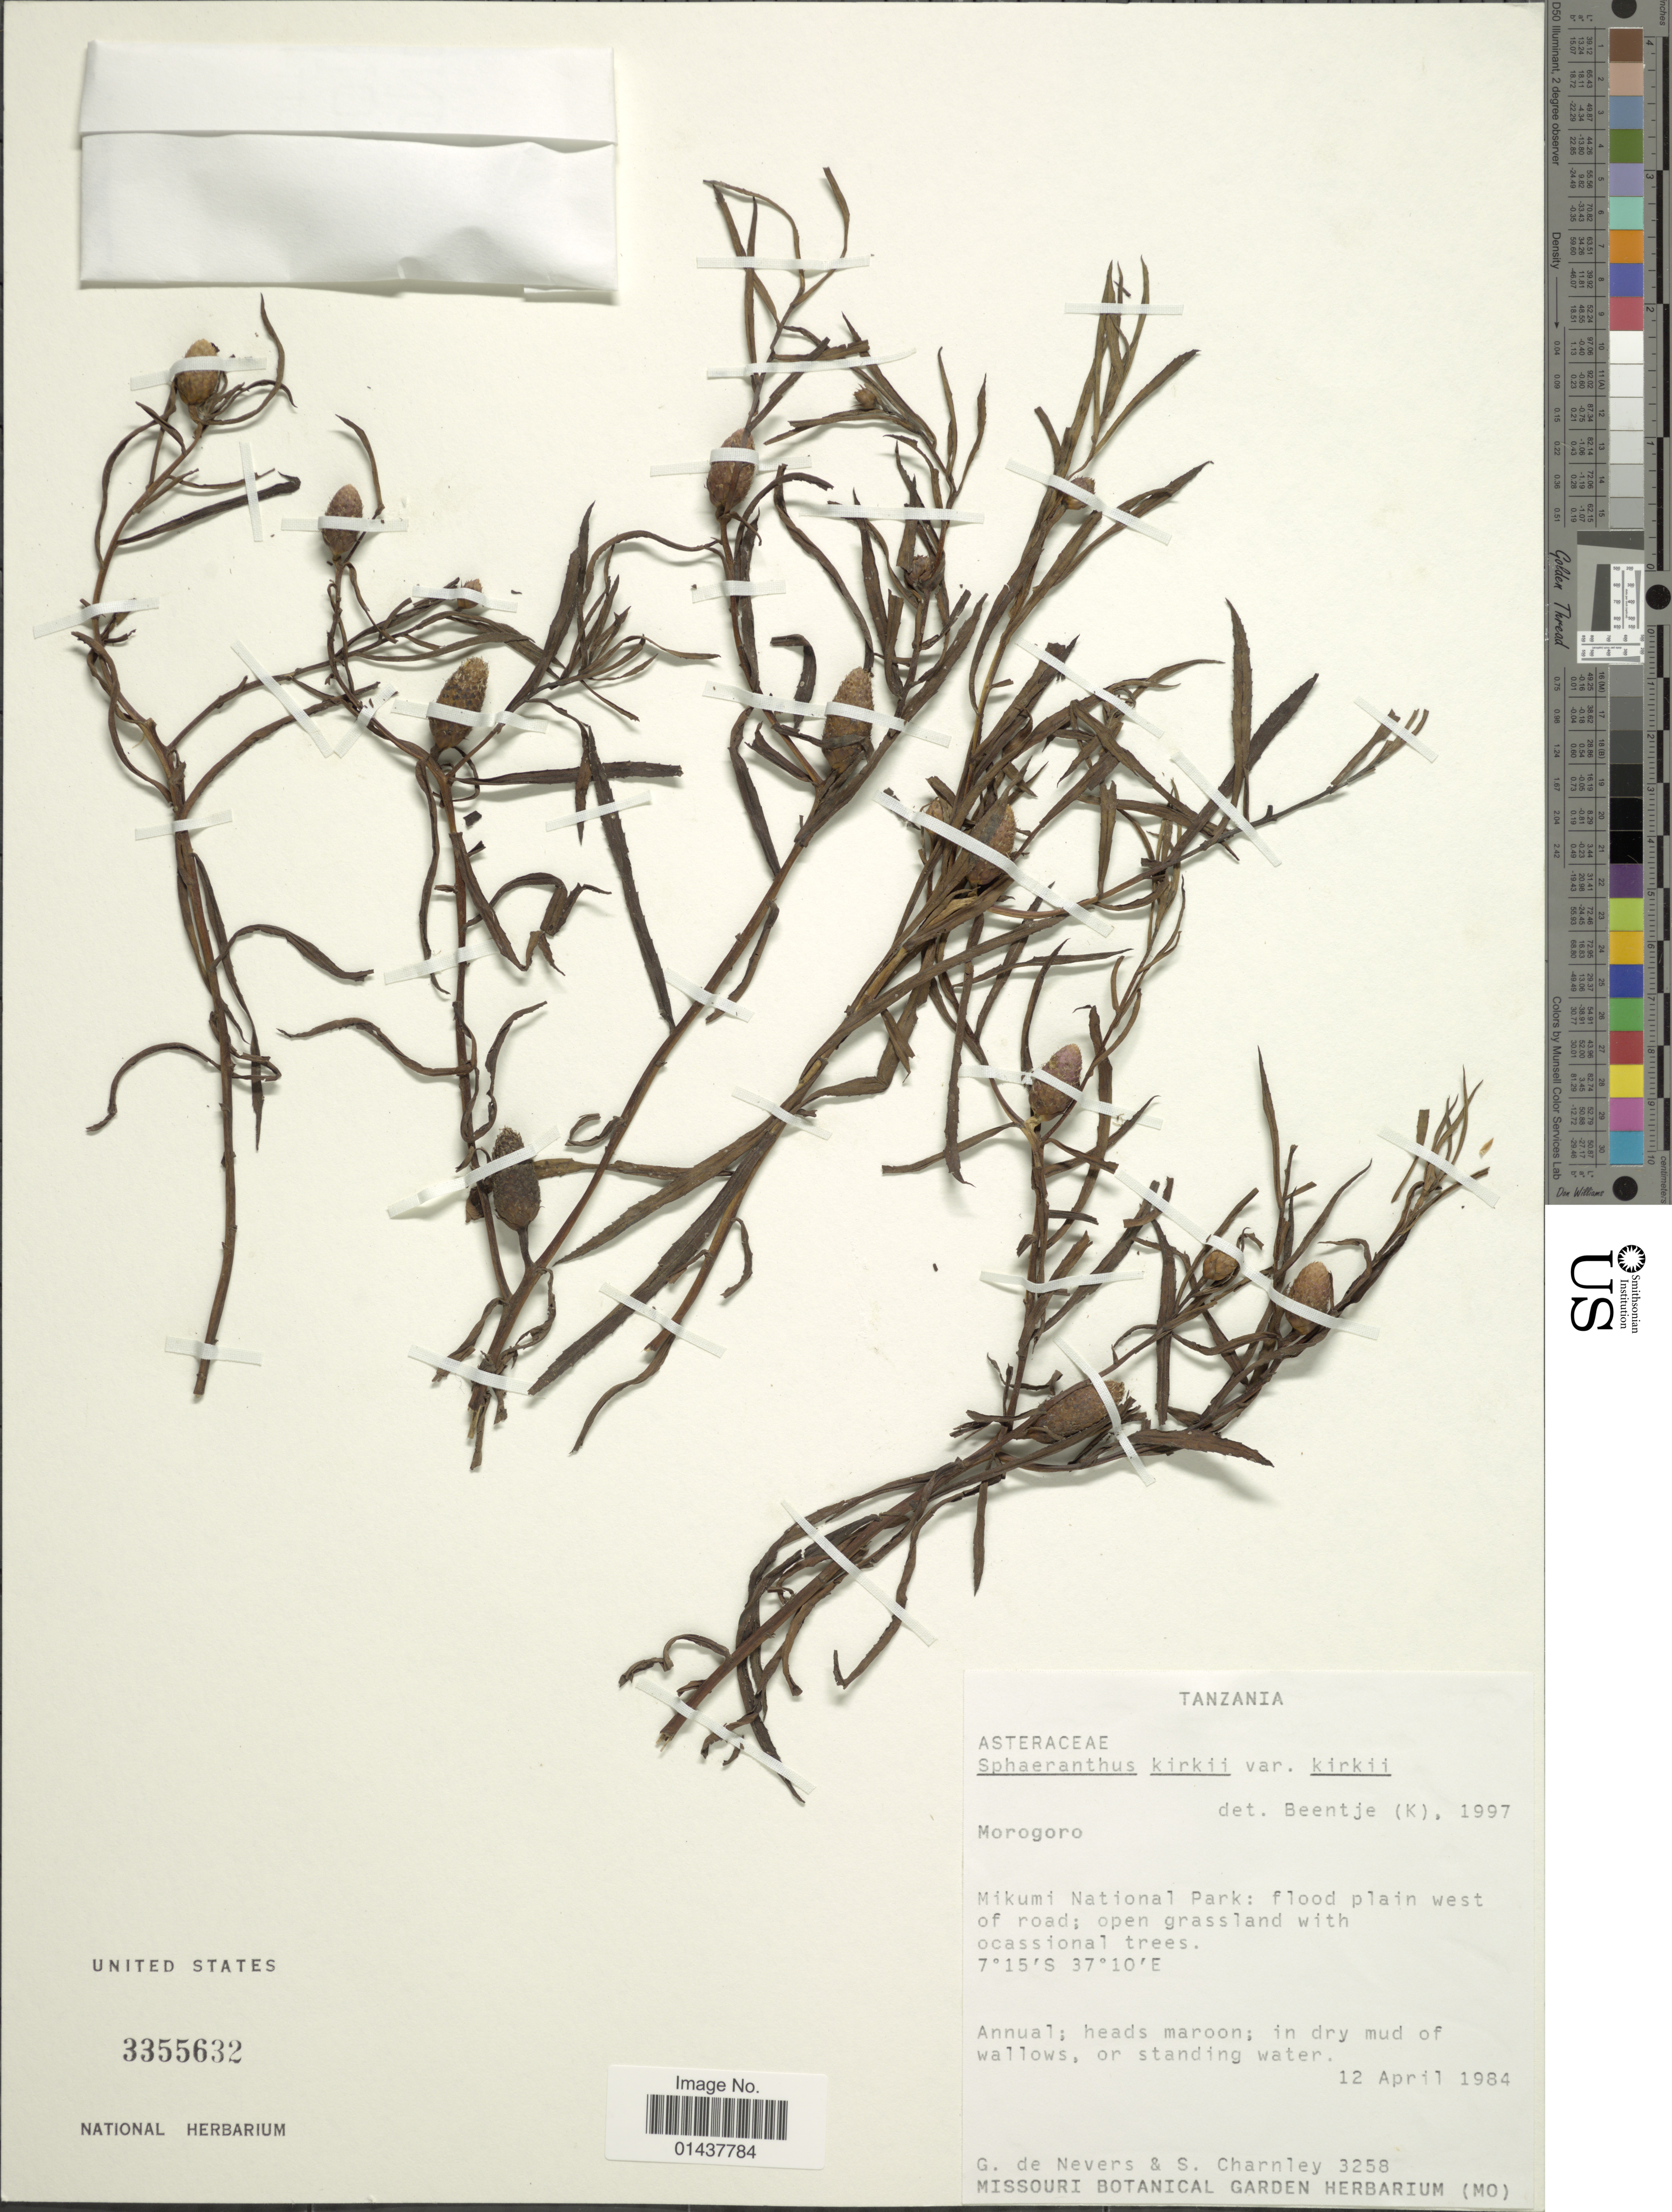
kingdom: Plantae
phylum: Tracheophyta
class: Magnoliopsida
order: Asterales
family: Asteraceae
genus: Sphaeranthus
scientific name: Sphaeranthus kirkii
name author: Oliv. & Hiern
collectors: G. C. de Nevers & S. Charnley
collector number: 3258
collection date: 1984-04-12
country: Tanzania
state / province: Morogoro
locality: Mikumi National Park: flood plain west of road; open grassland with occasional trees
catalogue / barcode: US 3355632